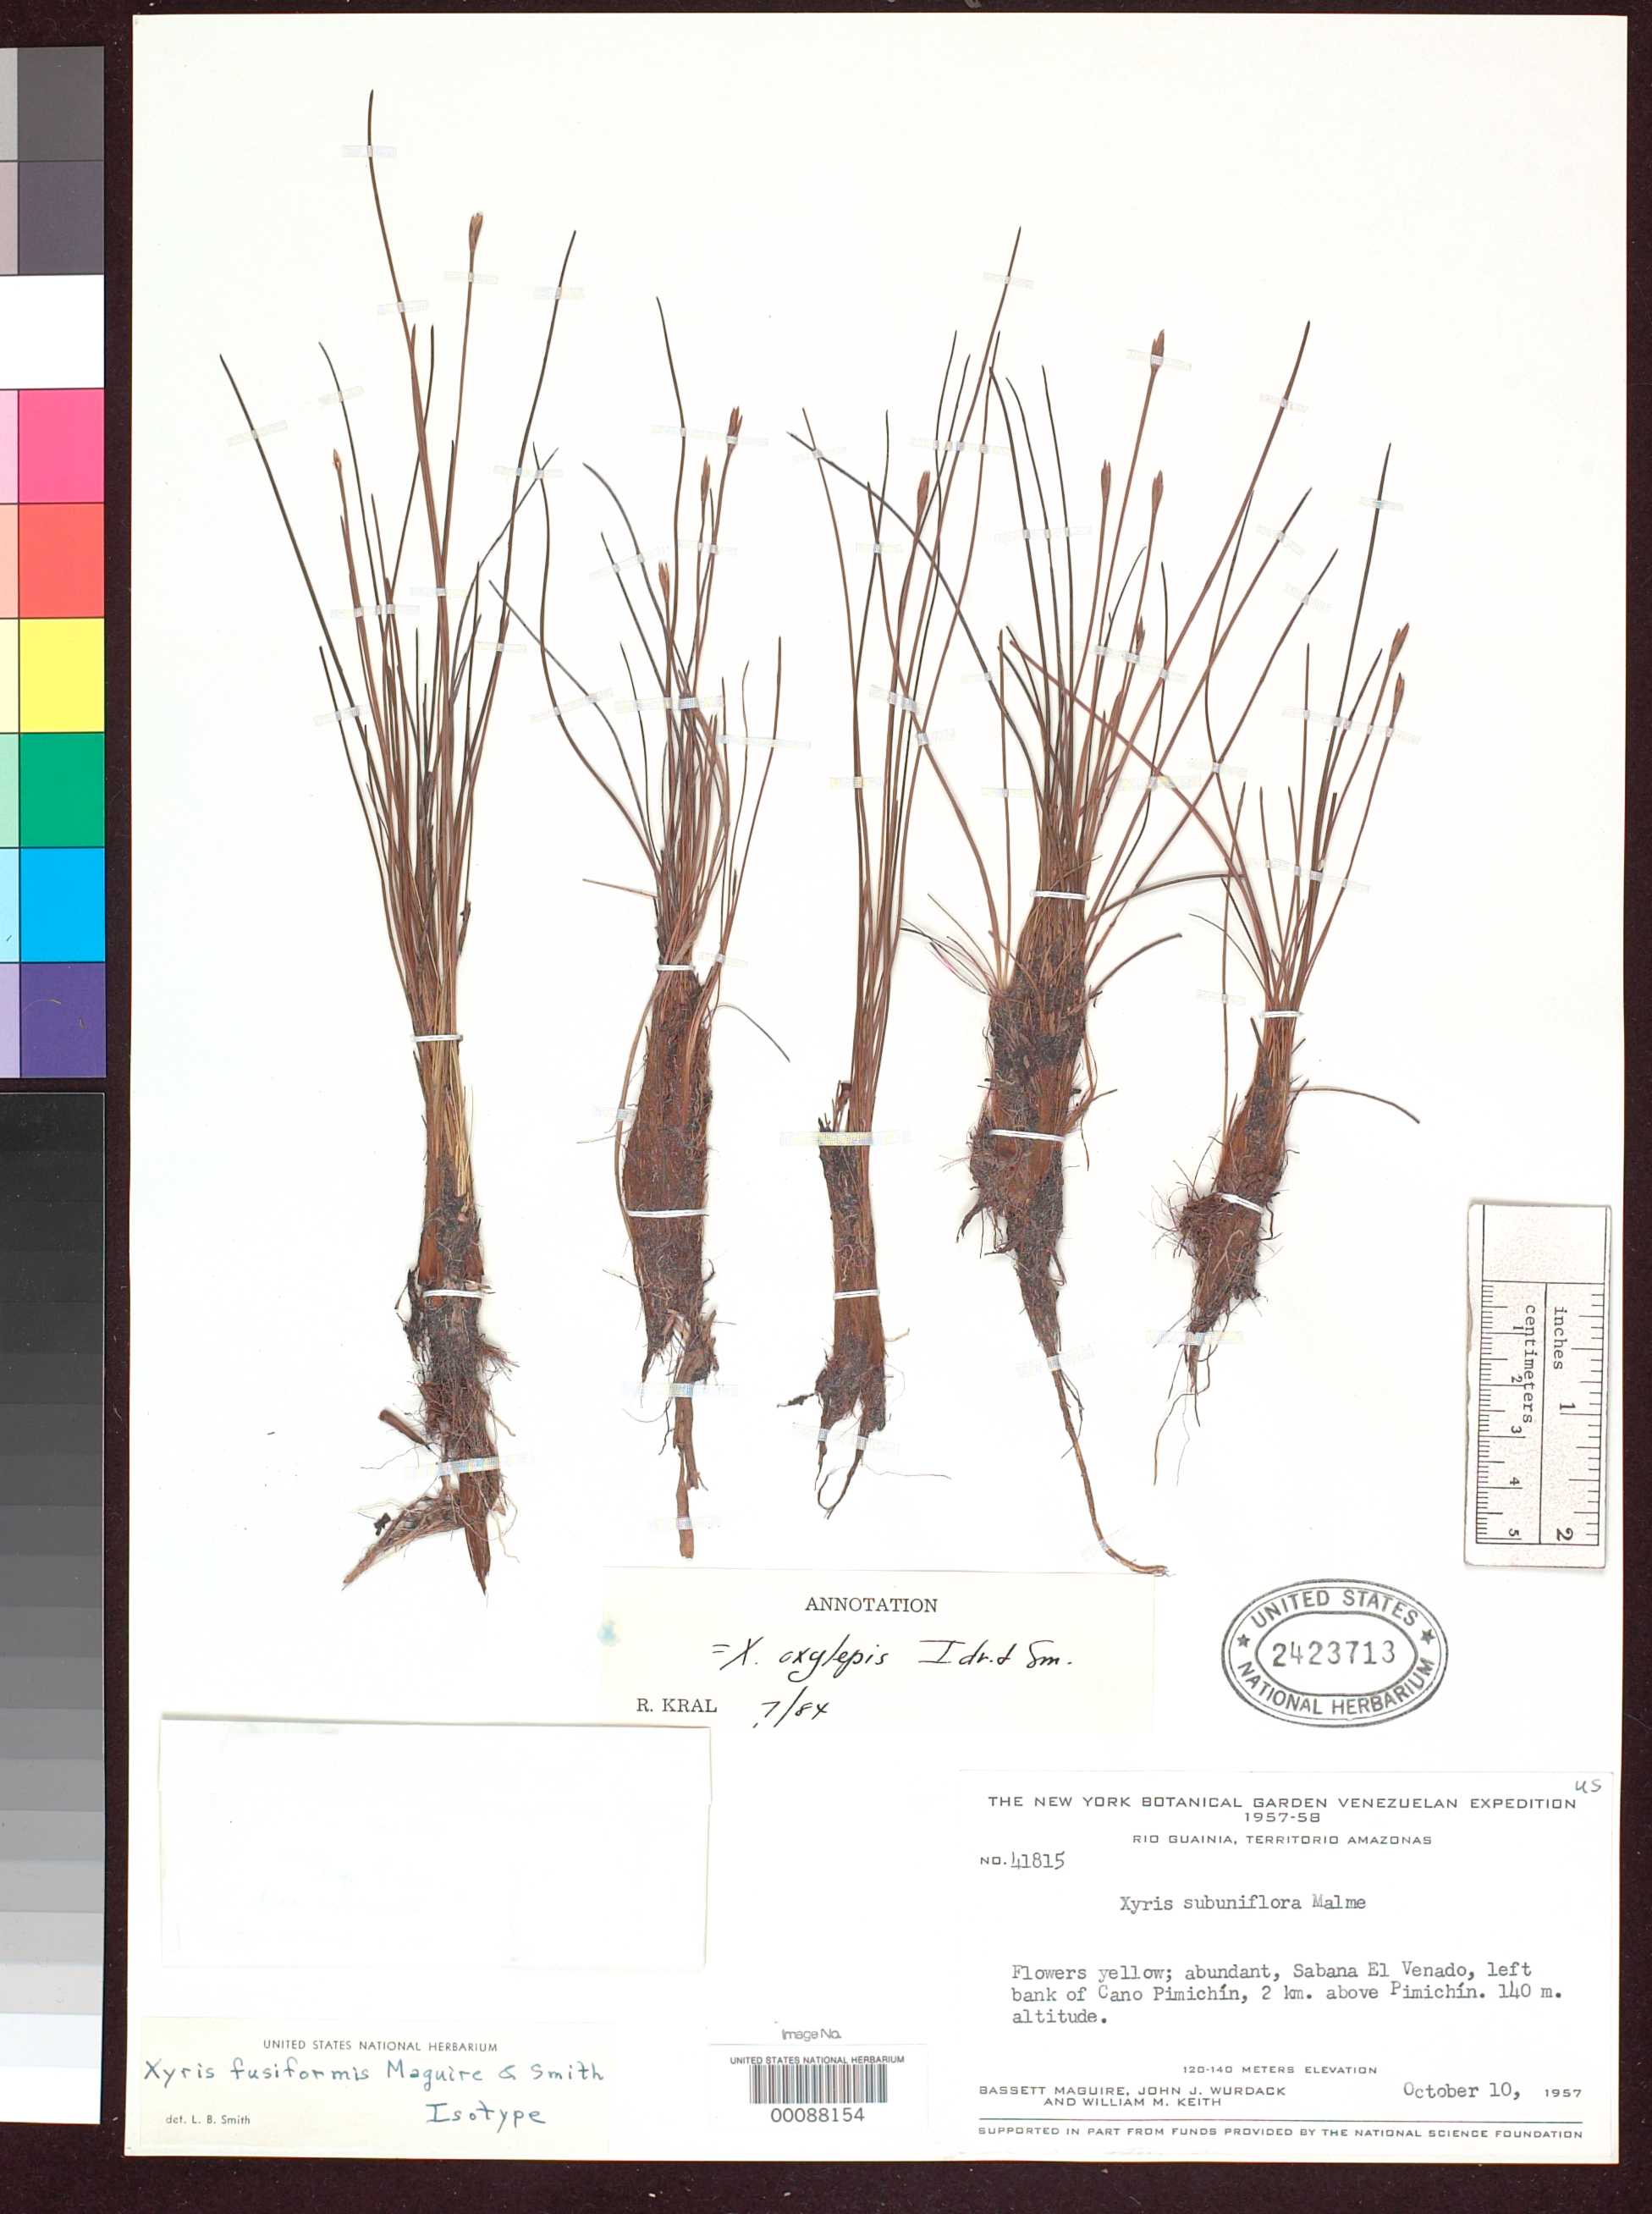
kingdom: Plantae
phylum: Tracheophyta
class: Liliopsida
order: Poales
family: Xyridaceae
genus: Xyris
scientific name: Xyris fusiformis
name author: Maguire & L.B. Sm.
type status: Isotype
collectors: B. Maguire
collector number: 41815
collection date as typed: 10 Oct 1957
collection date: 1957-10-10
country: Venezuela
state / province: Amazonas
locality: Sabana el Venado, above Pimichin.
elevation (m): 140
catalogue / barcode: US 2423713